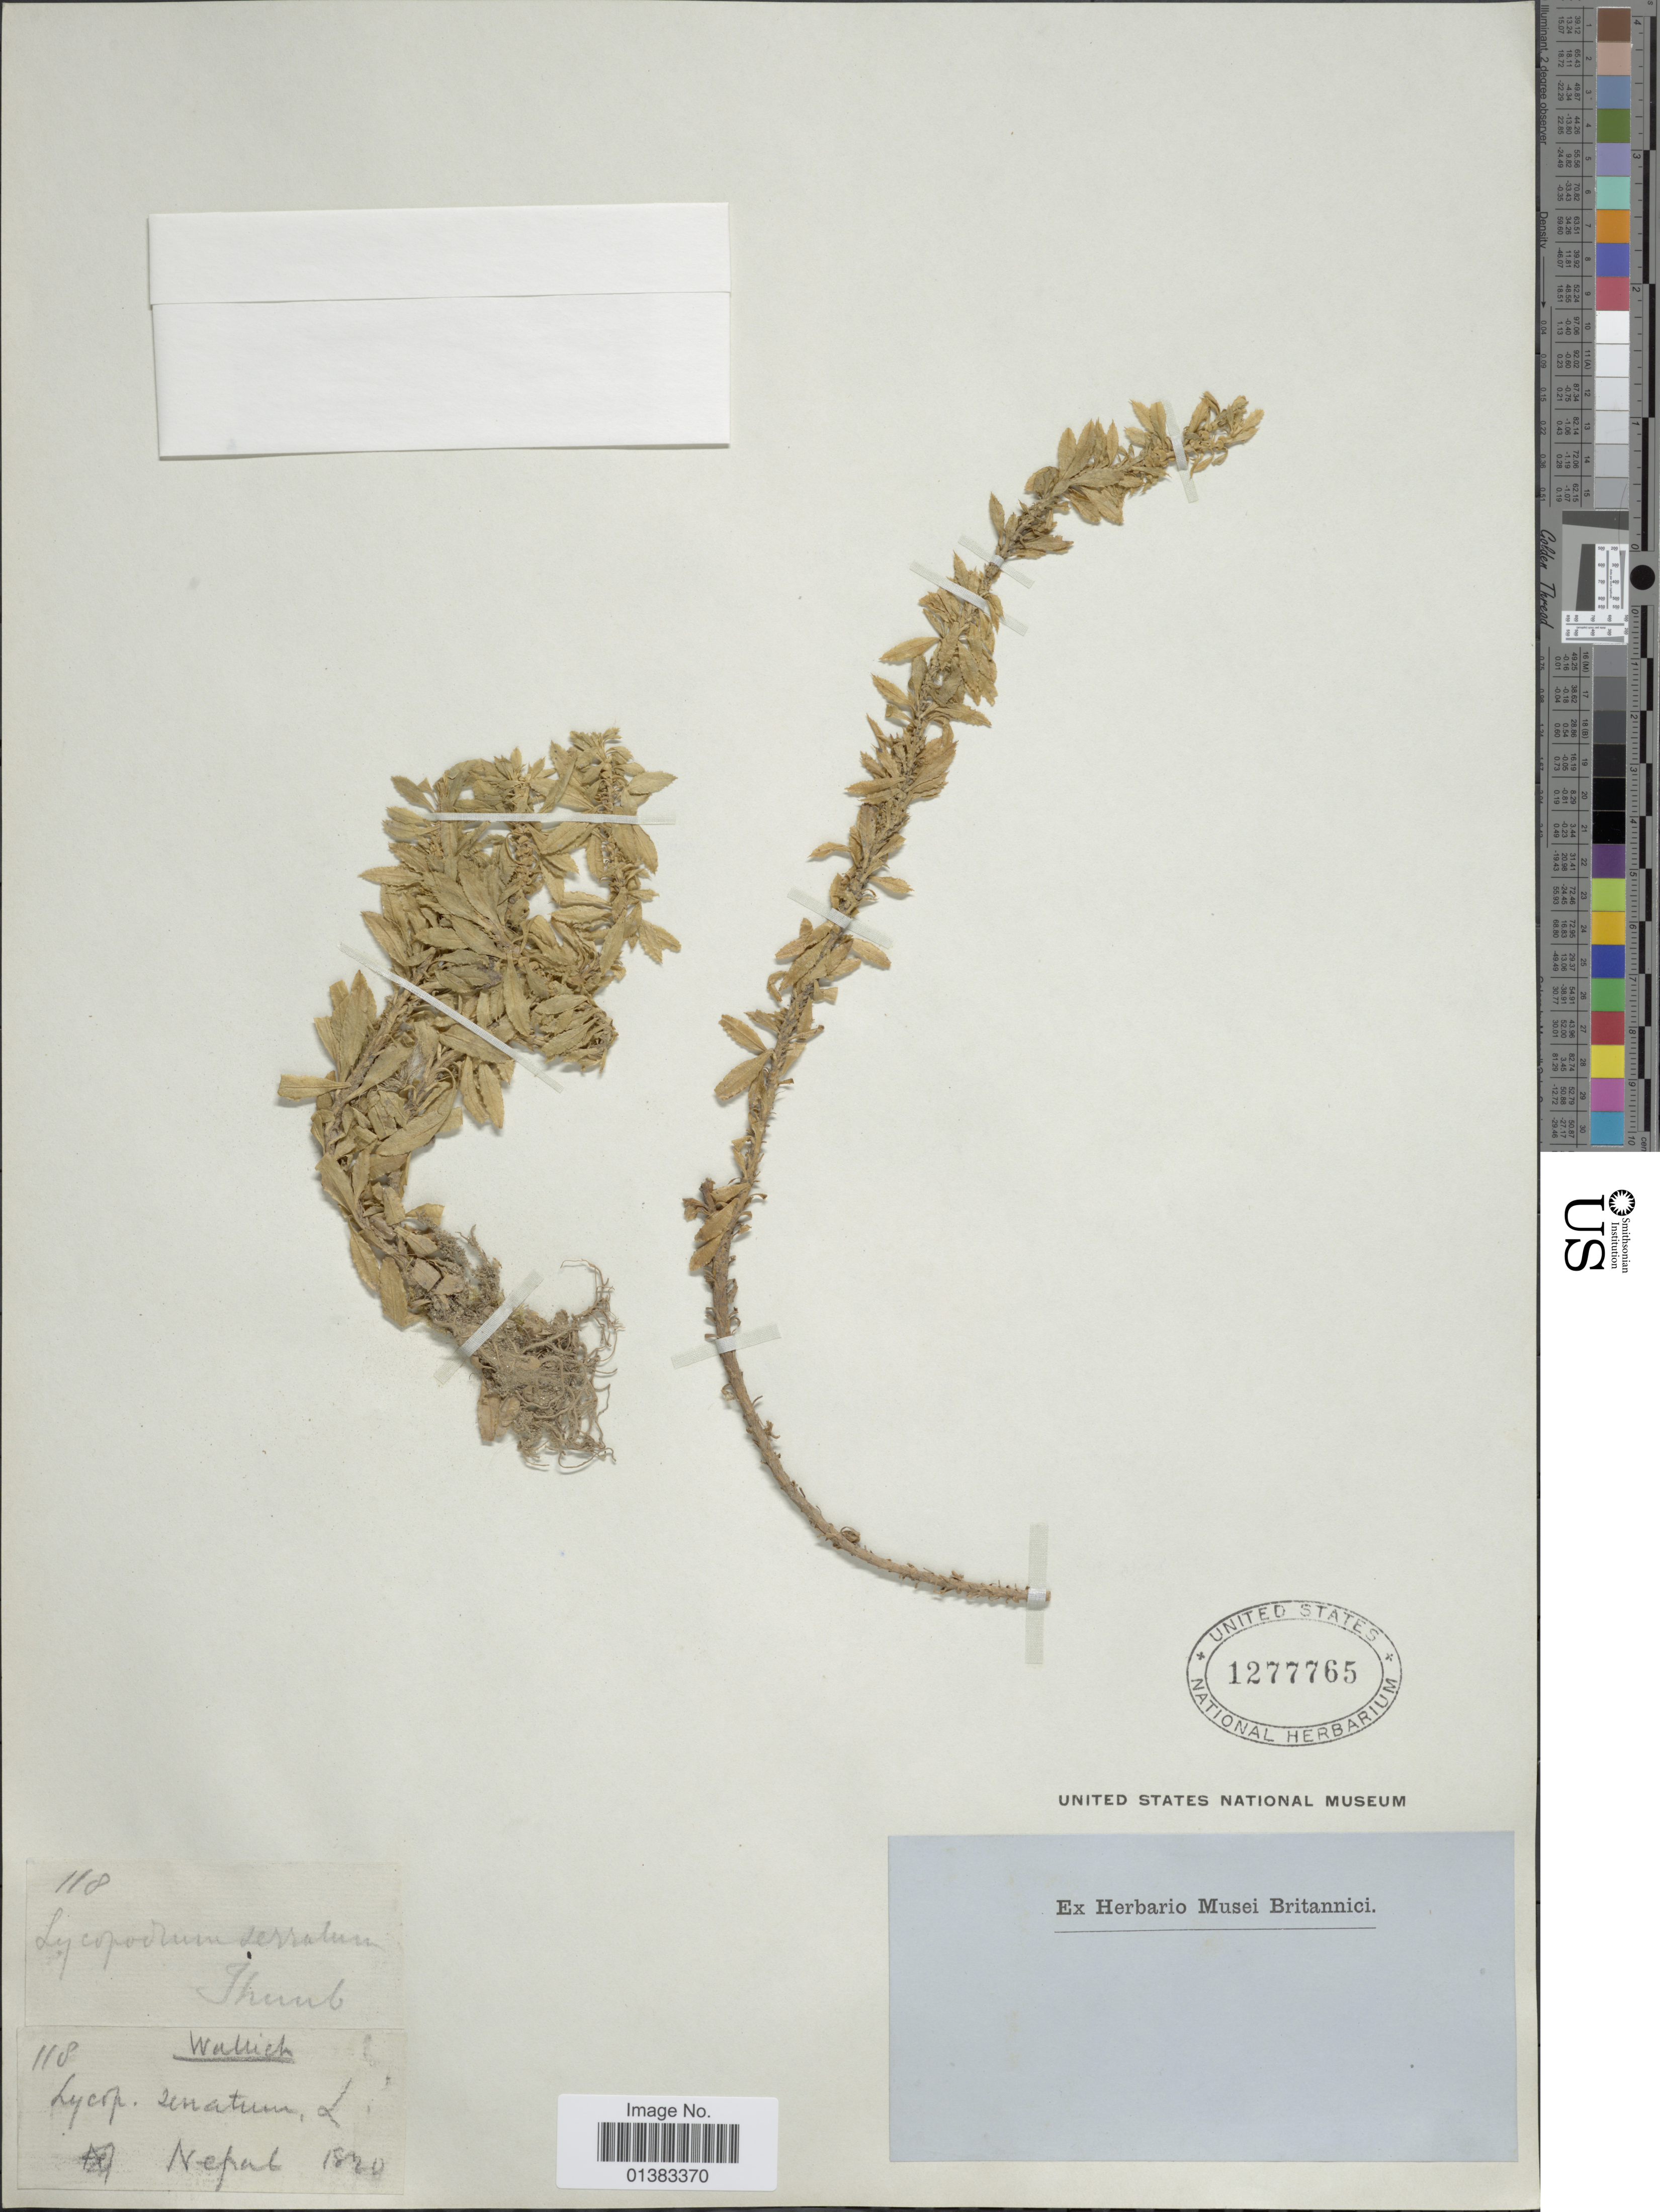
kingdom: Plantae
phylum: Tracheophyta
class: Lycopodiopsida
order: Lycopodiales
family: Lycopodiaceae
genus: Huperzia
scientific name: Huperzia serrata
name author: (Thunb.) Trevis.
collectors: -- Wallich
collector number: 118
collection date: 1820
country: Nepal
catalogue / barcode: US 1277765